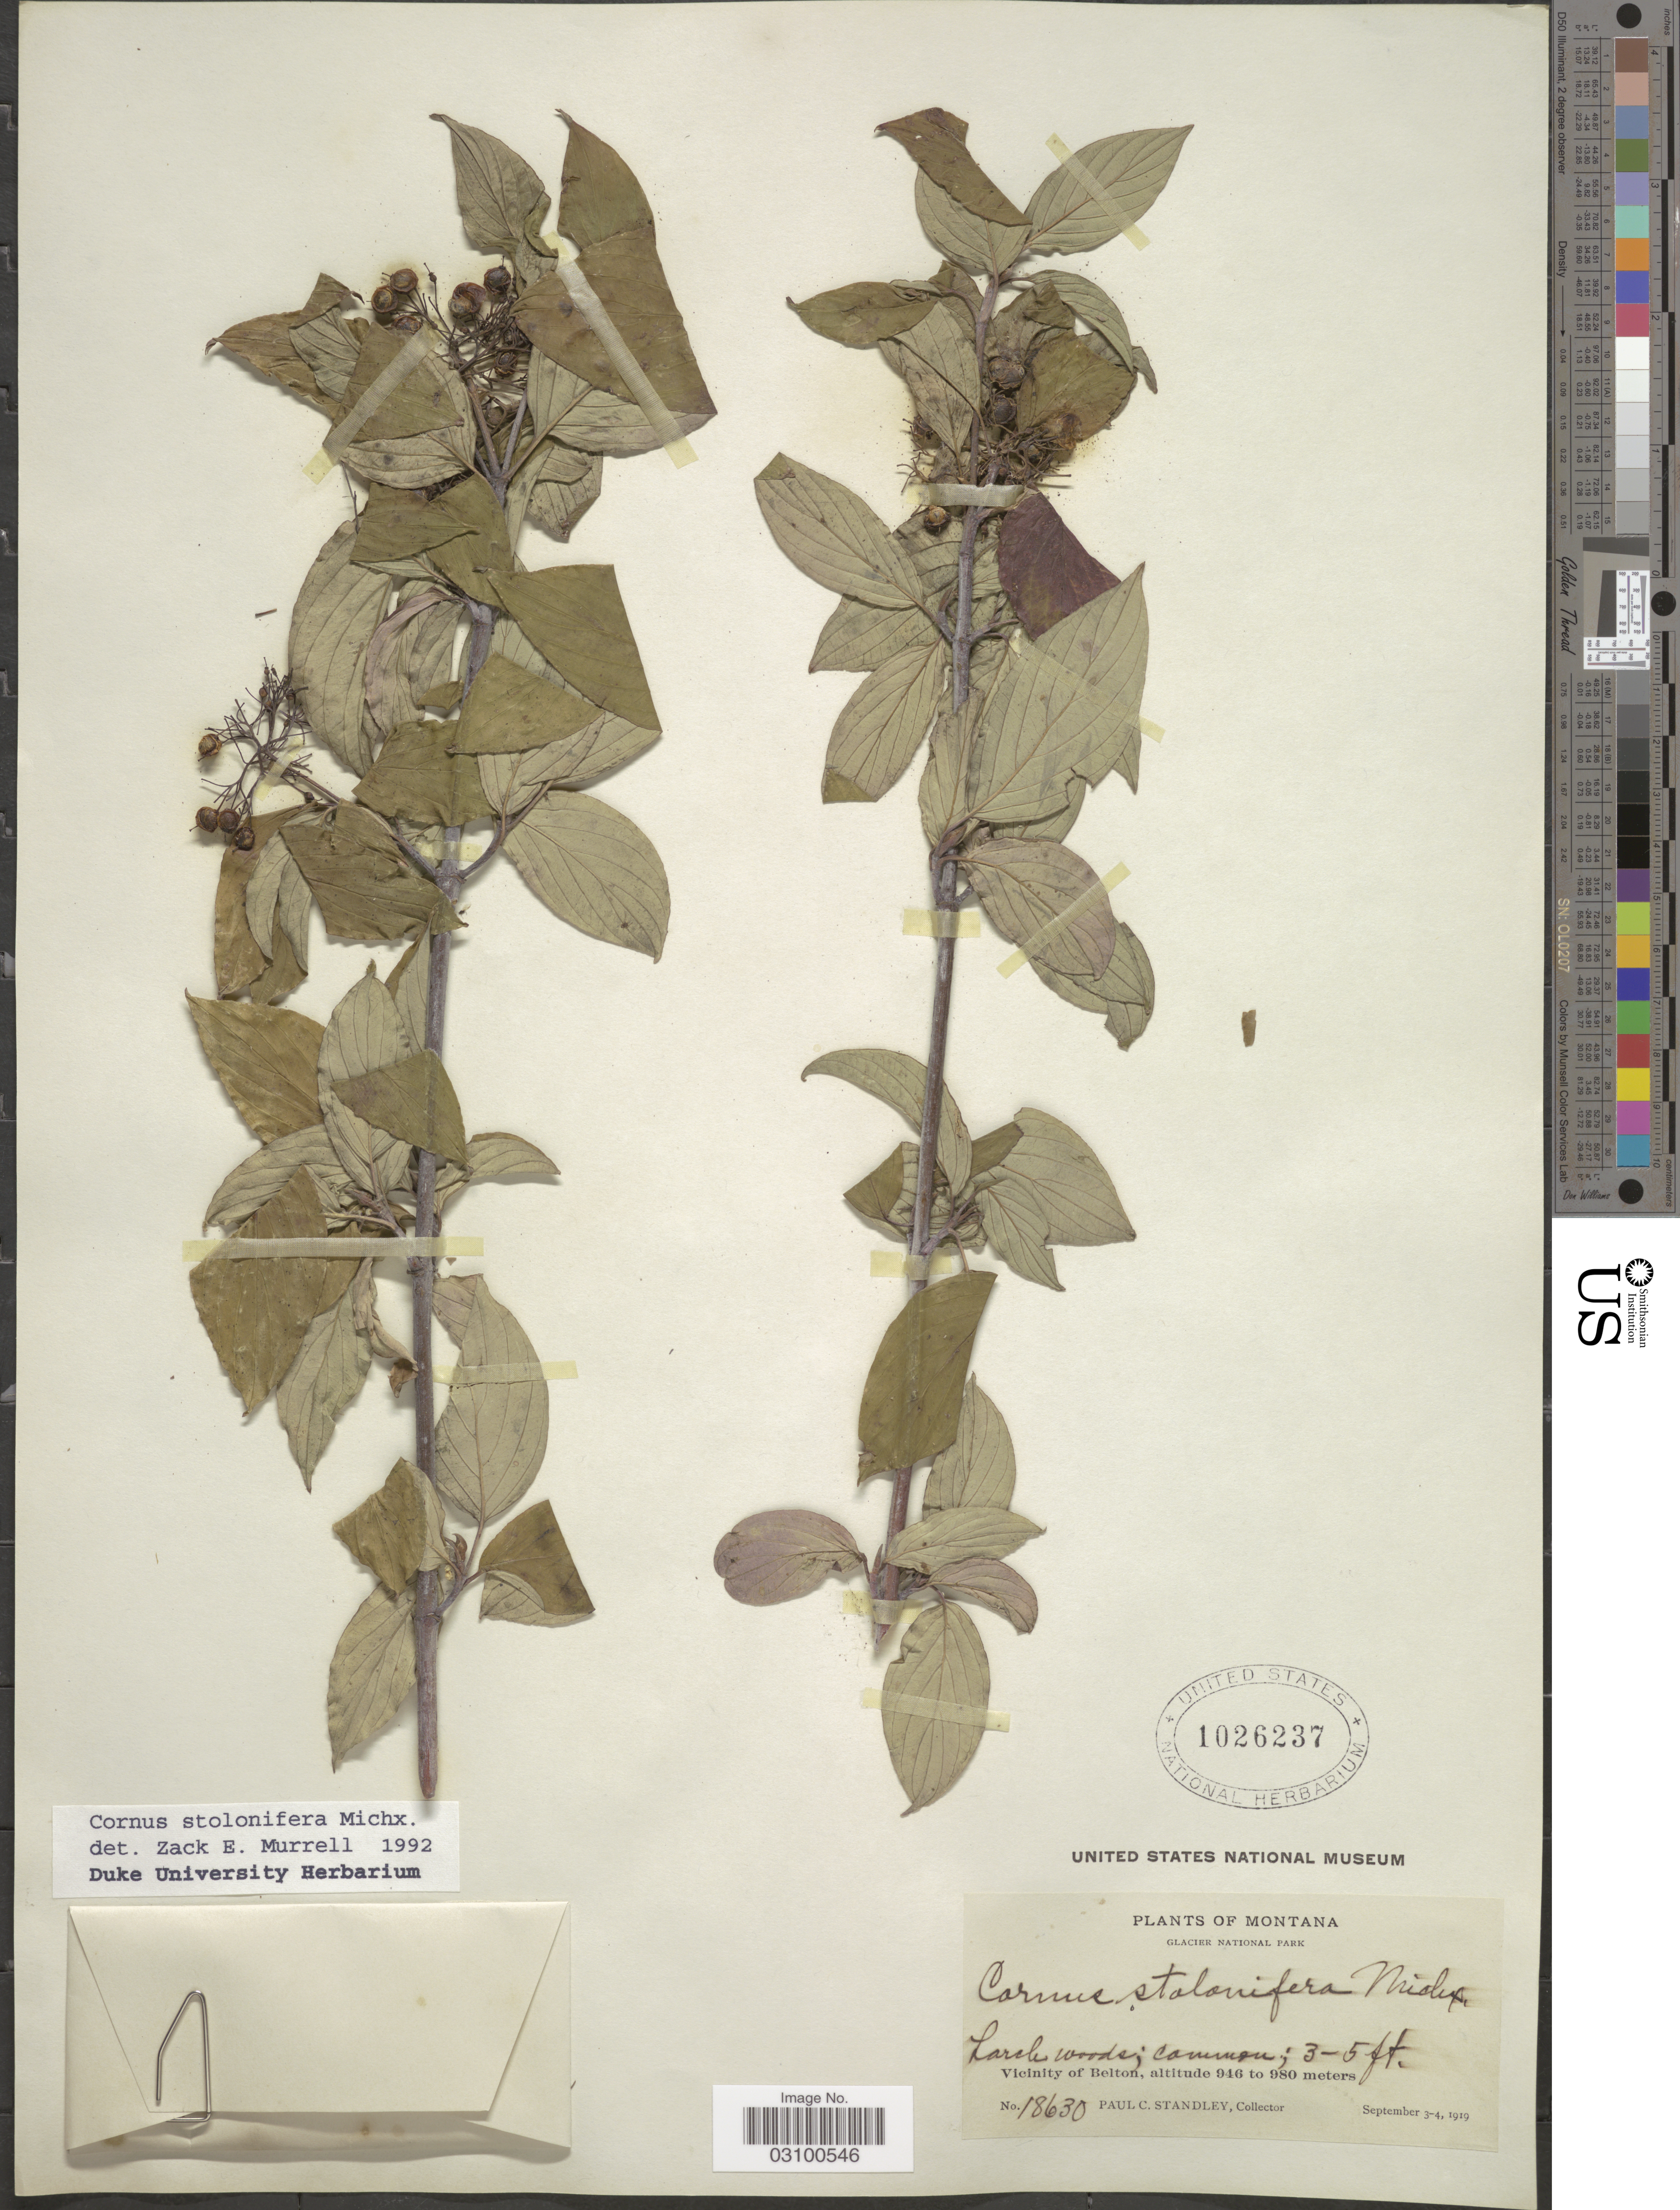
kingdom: Plantae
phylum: Tracheophyta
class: Magnoliopsida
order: Cornales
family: Cornaceae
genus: Cornus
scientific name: Cornus sericea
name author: L.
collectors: P. C. Standley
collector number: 18630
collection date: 1919-09-03/1919-09-04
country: United States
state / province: Montana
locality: Glacier National Park. Vicinity of Belton.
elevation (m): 946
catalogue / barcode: US 1026237